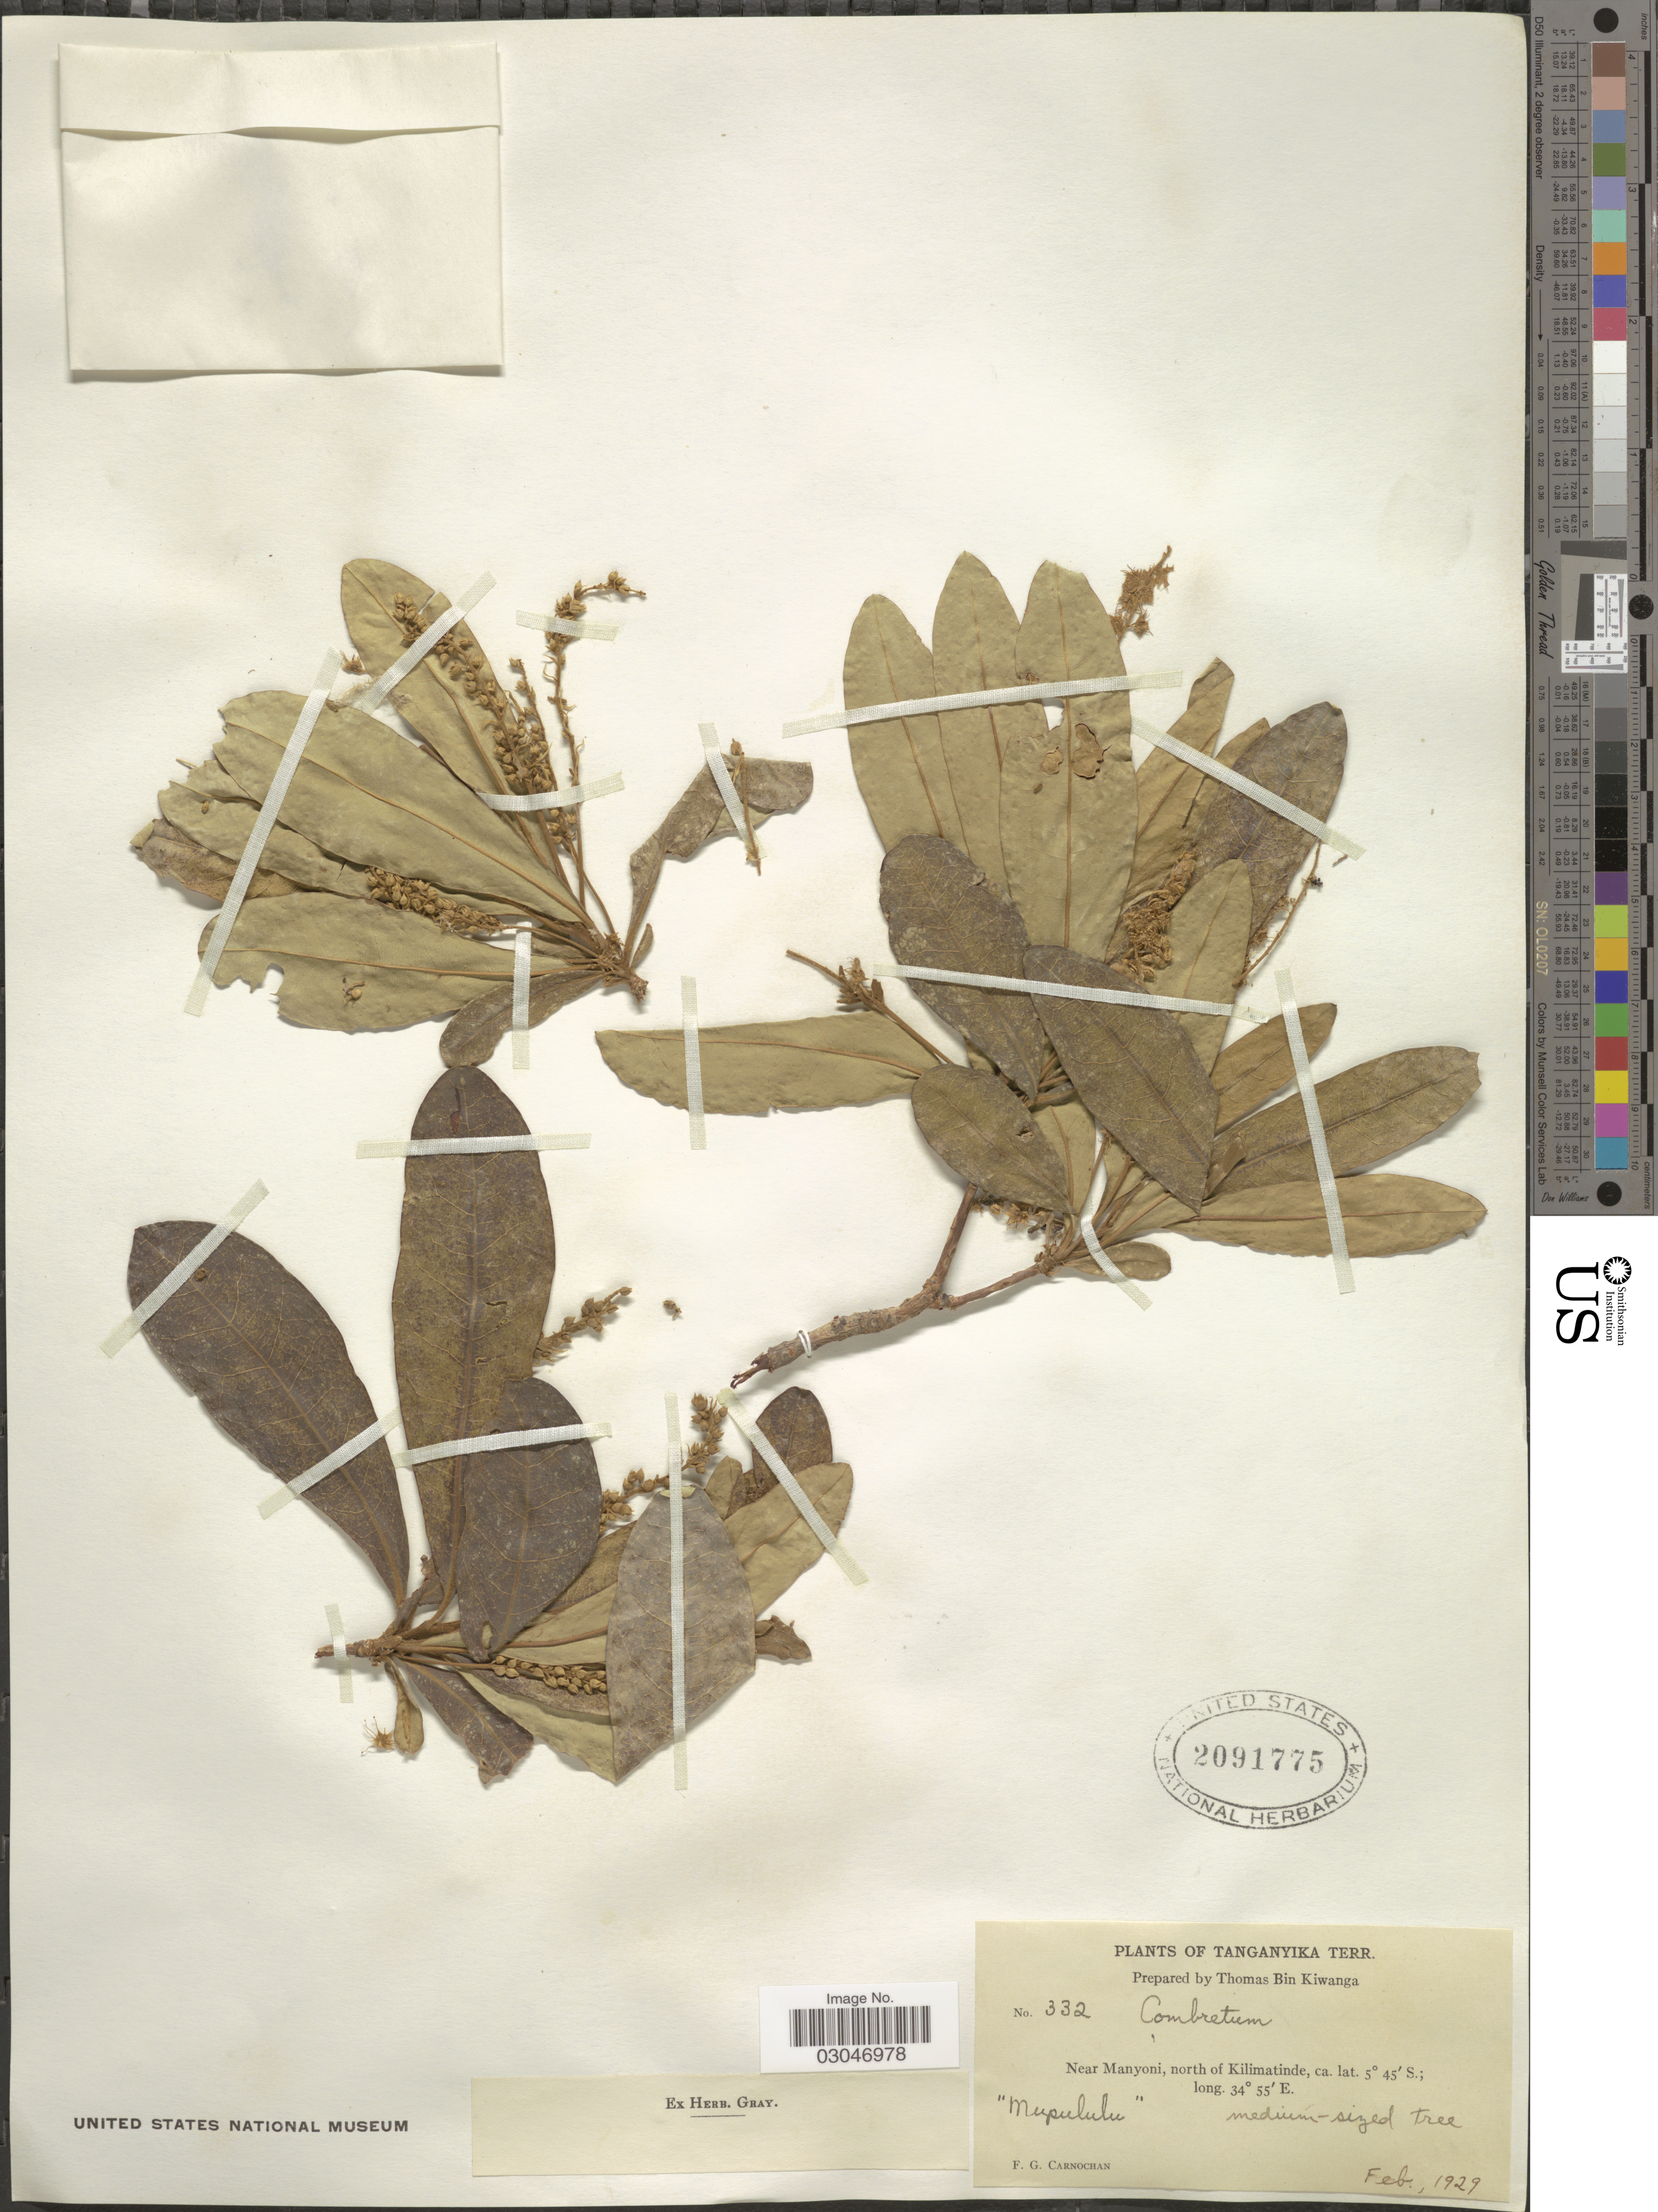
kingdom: Plantae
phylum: Tracheophyta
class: Magnoliopsida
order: Myrtales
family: Combretaceae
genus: Combretum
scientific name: Combretum sp.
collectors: F. Carnochan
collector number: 332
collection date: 1929-02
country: Tanzania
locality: Tanganyika Terr., Near Manyoni, north of Kilimatinde.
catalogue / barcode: US 2091775